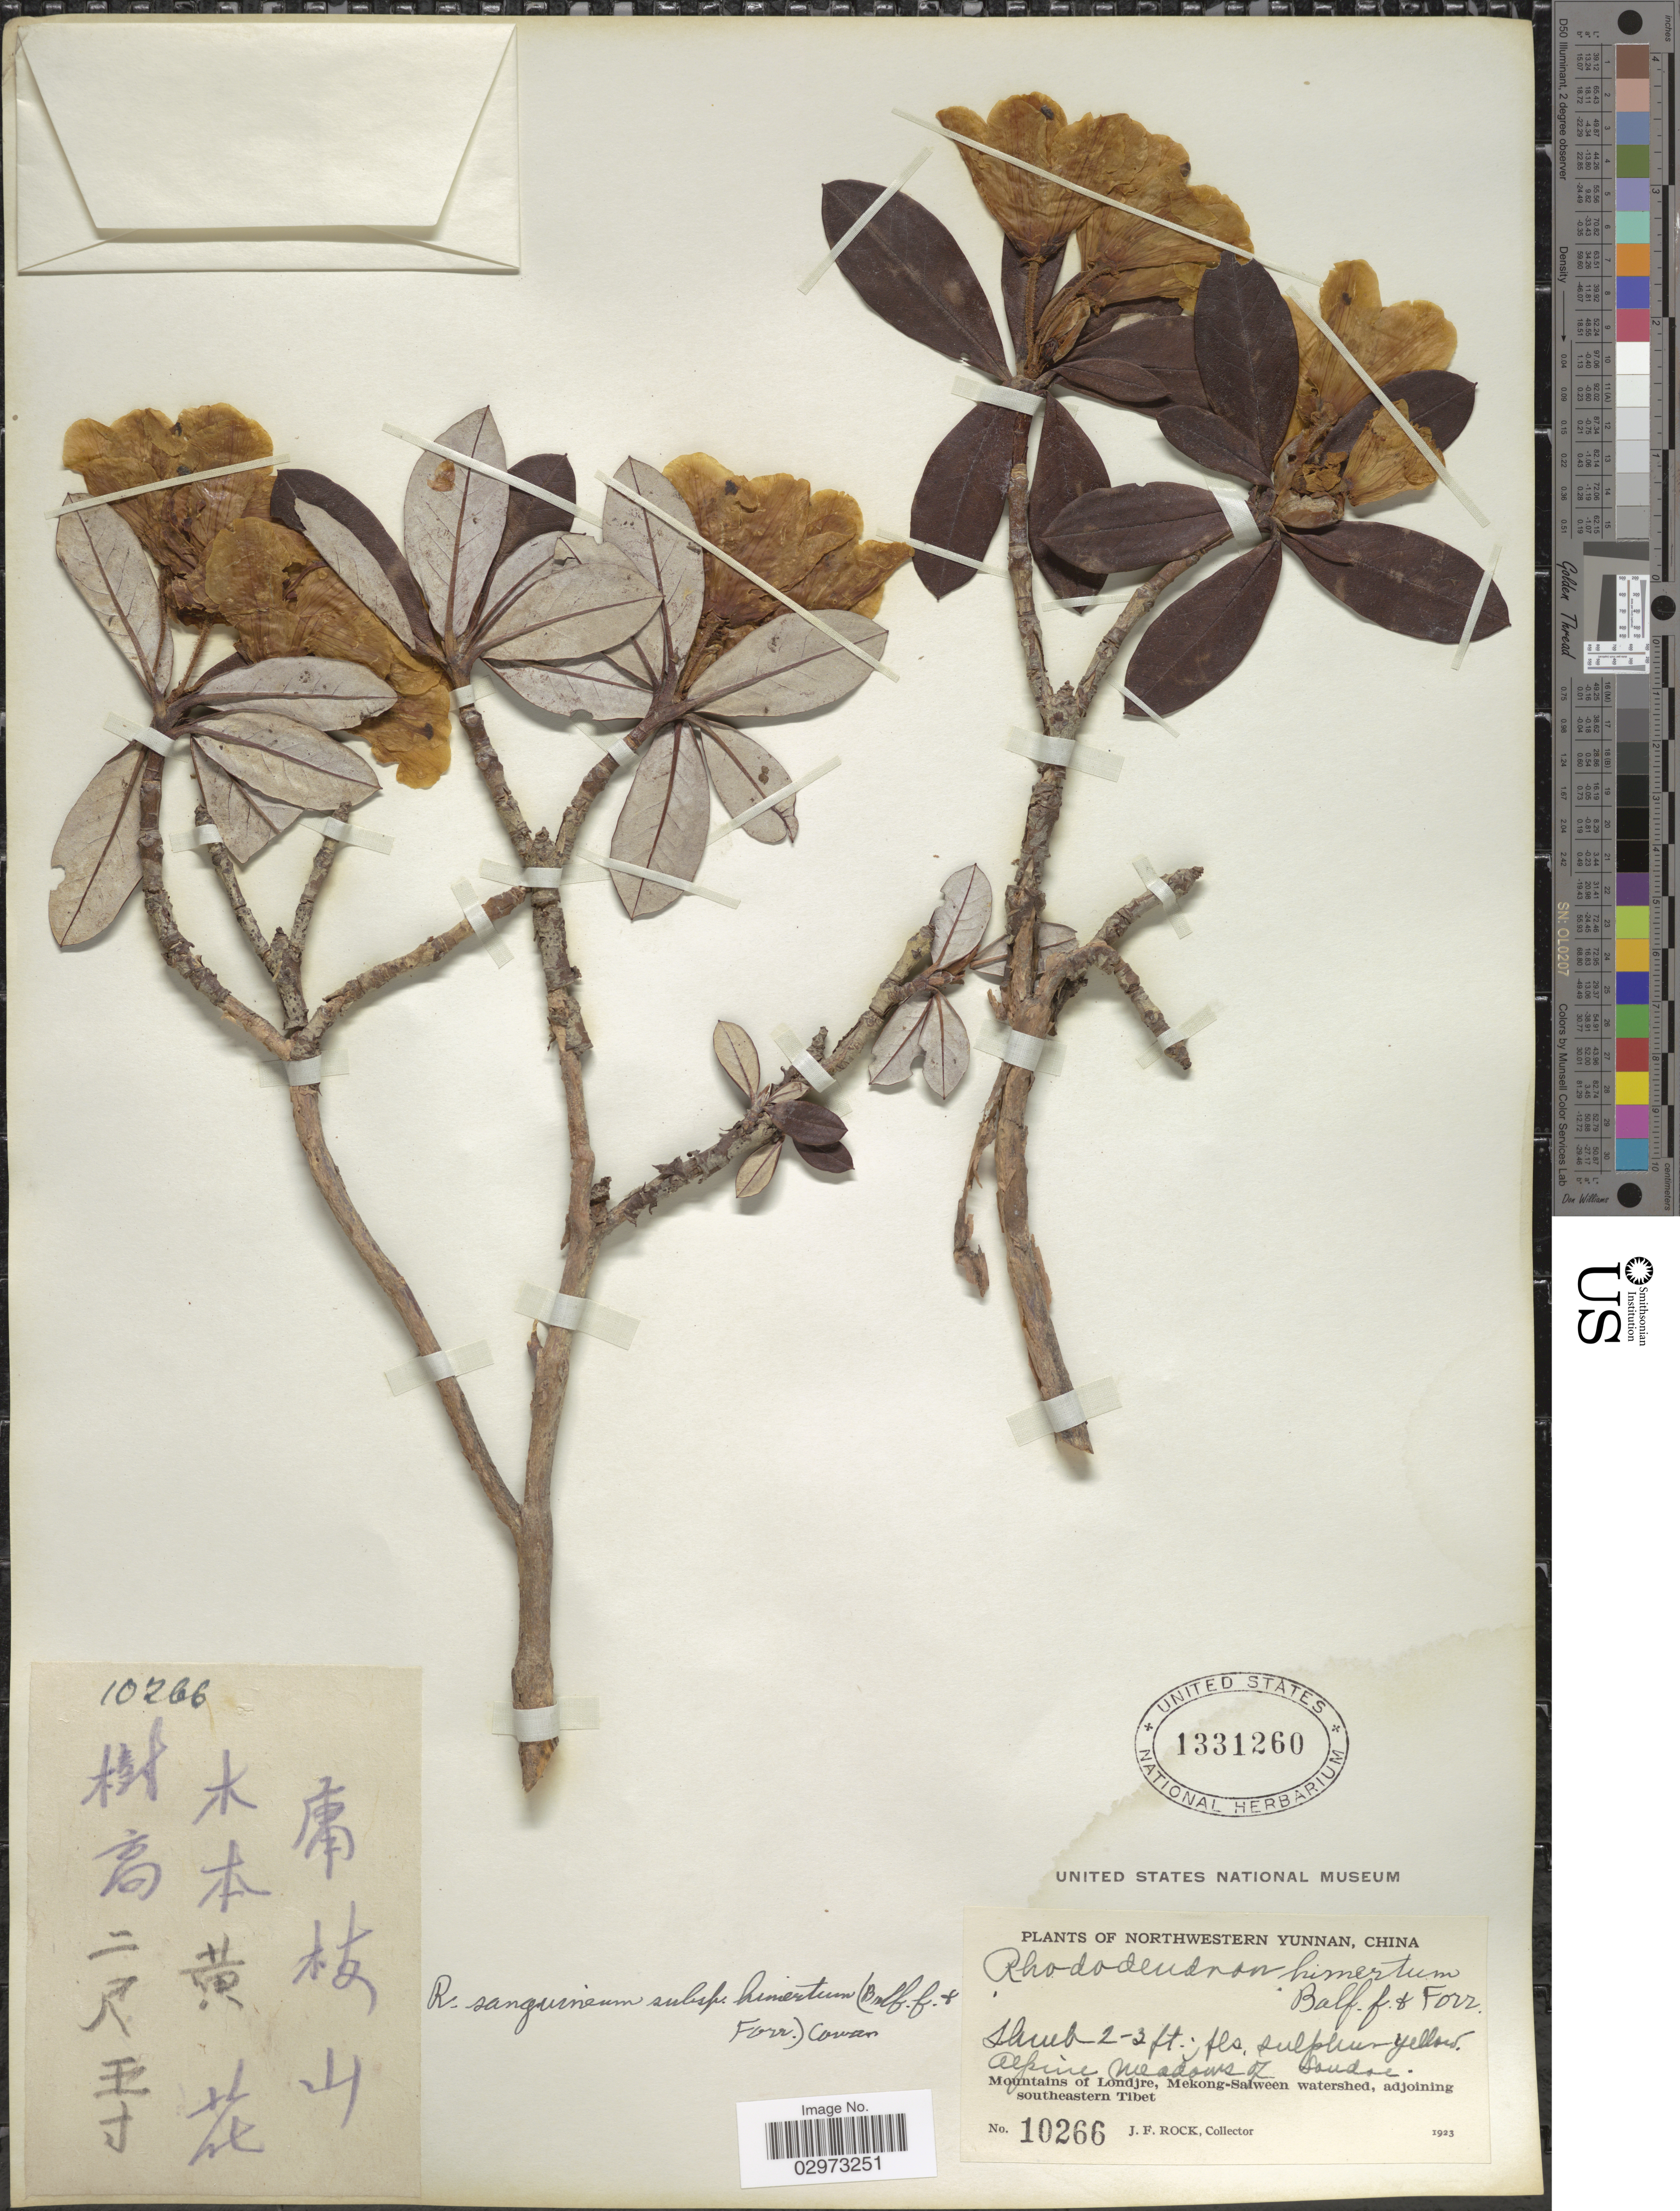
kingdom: Plantae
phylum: Tracheophyta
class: Magnoliopsida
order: Ericales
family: Ericaceae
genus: Rhododendron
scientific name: Rhododendron sanguineum subsp. himertum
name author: (Balf. f. & Forrest) Cowan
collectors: J. Rock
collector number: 10266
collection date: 1923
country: China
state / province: Yunnan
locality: Northwestern Yunnan. Alpine meadows of Londre. Mountains of Londjre, Mekong-Salween watershed, adjoining southeastern Tibet.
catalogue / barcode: US 1331260